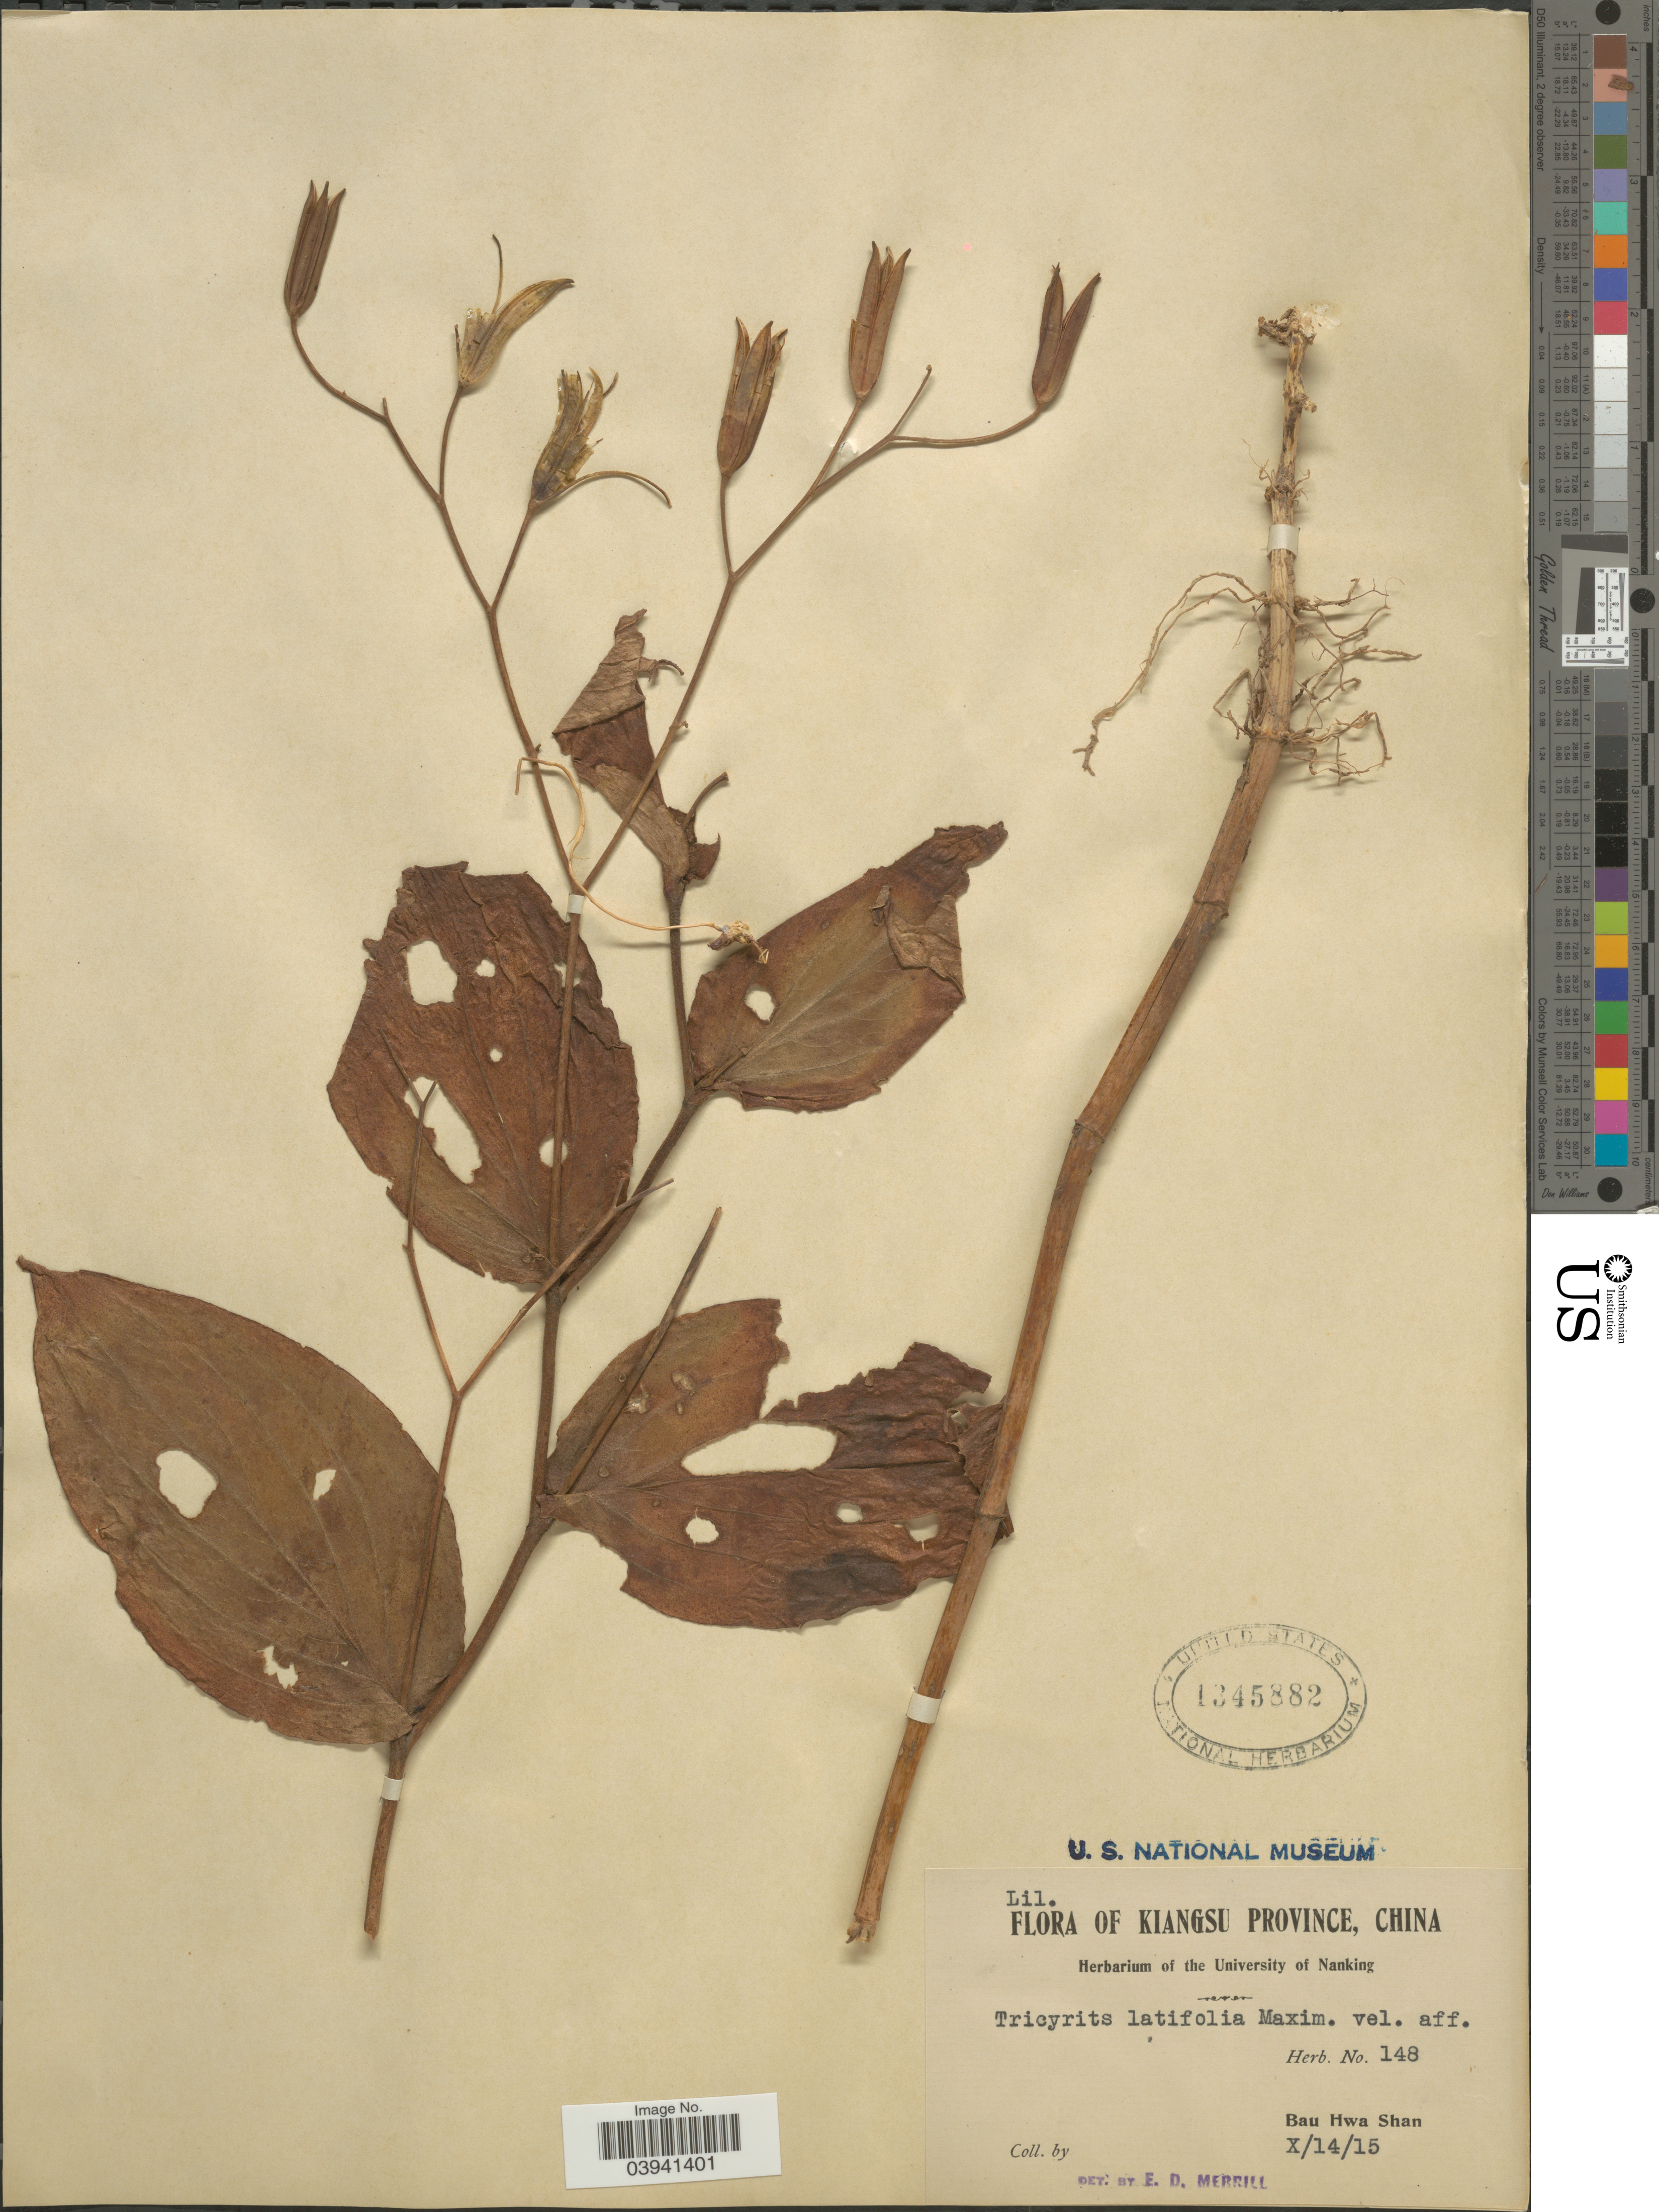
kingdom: Plantae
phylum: Tracheophyta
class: Liliopsida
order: Liliales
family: Liliaceae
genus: Tricyrtis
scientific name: Tricyrtis latifolia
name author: Maxim.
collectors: ex herb. University of Nanking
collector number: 148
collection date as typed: Transcribed d/m/y: 14/10/15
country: China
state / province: Jiangsu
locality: Kiangsu Province. Bau Hwa Shan.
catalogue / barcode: US 1345882